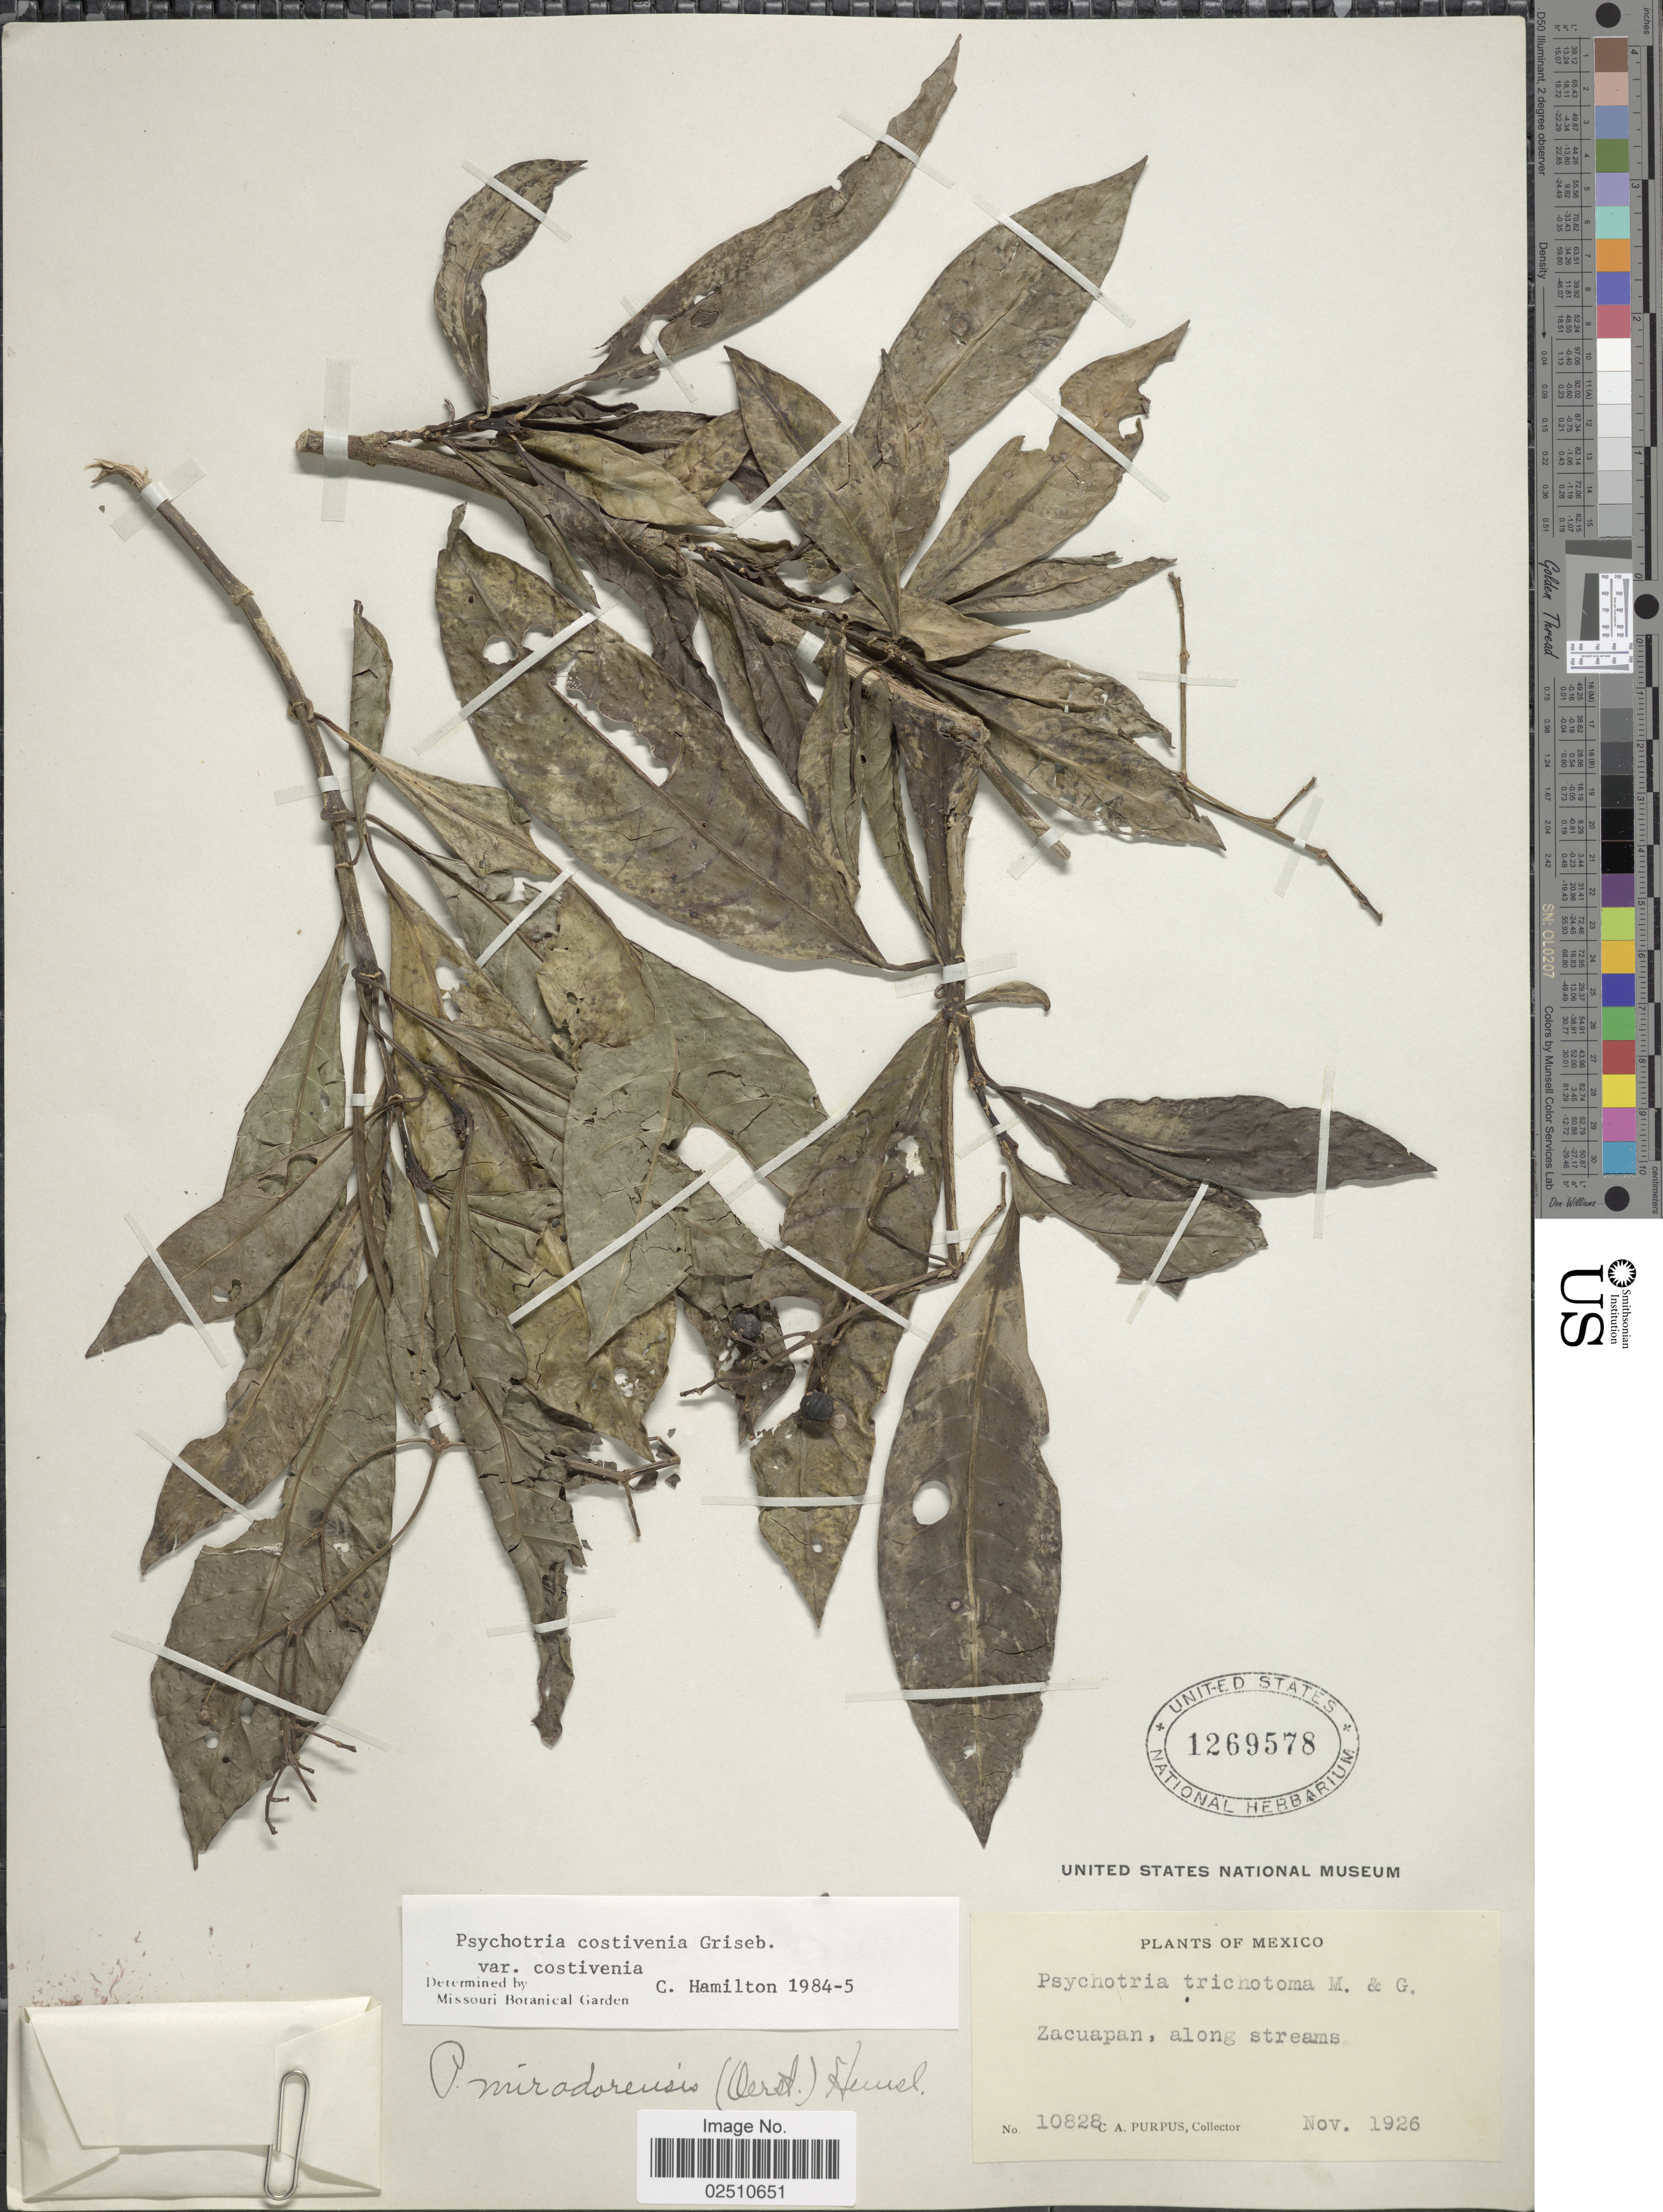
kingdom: Plantae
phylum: Tracheophyta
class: Magnoliopsida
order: Gentianales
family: Rubiaceae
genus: Psychotria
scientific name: Psychotria costivenia var. costivenia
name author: Griseb.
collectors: C. A. Purpus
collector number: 10828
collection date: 1926-11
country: Mexico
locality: Zacuapan, along streams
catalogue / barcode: US 1269578